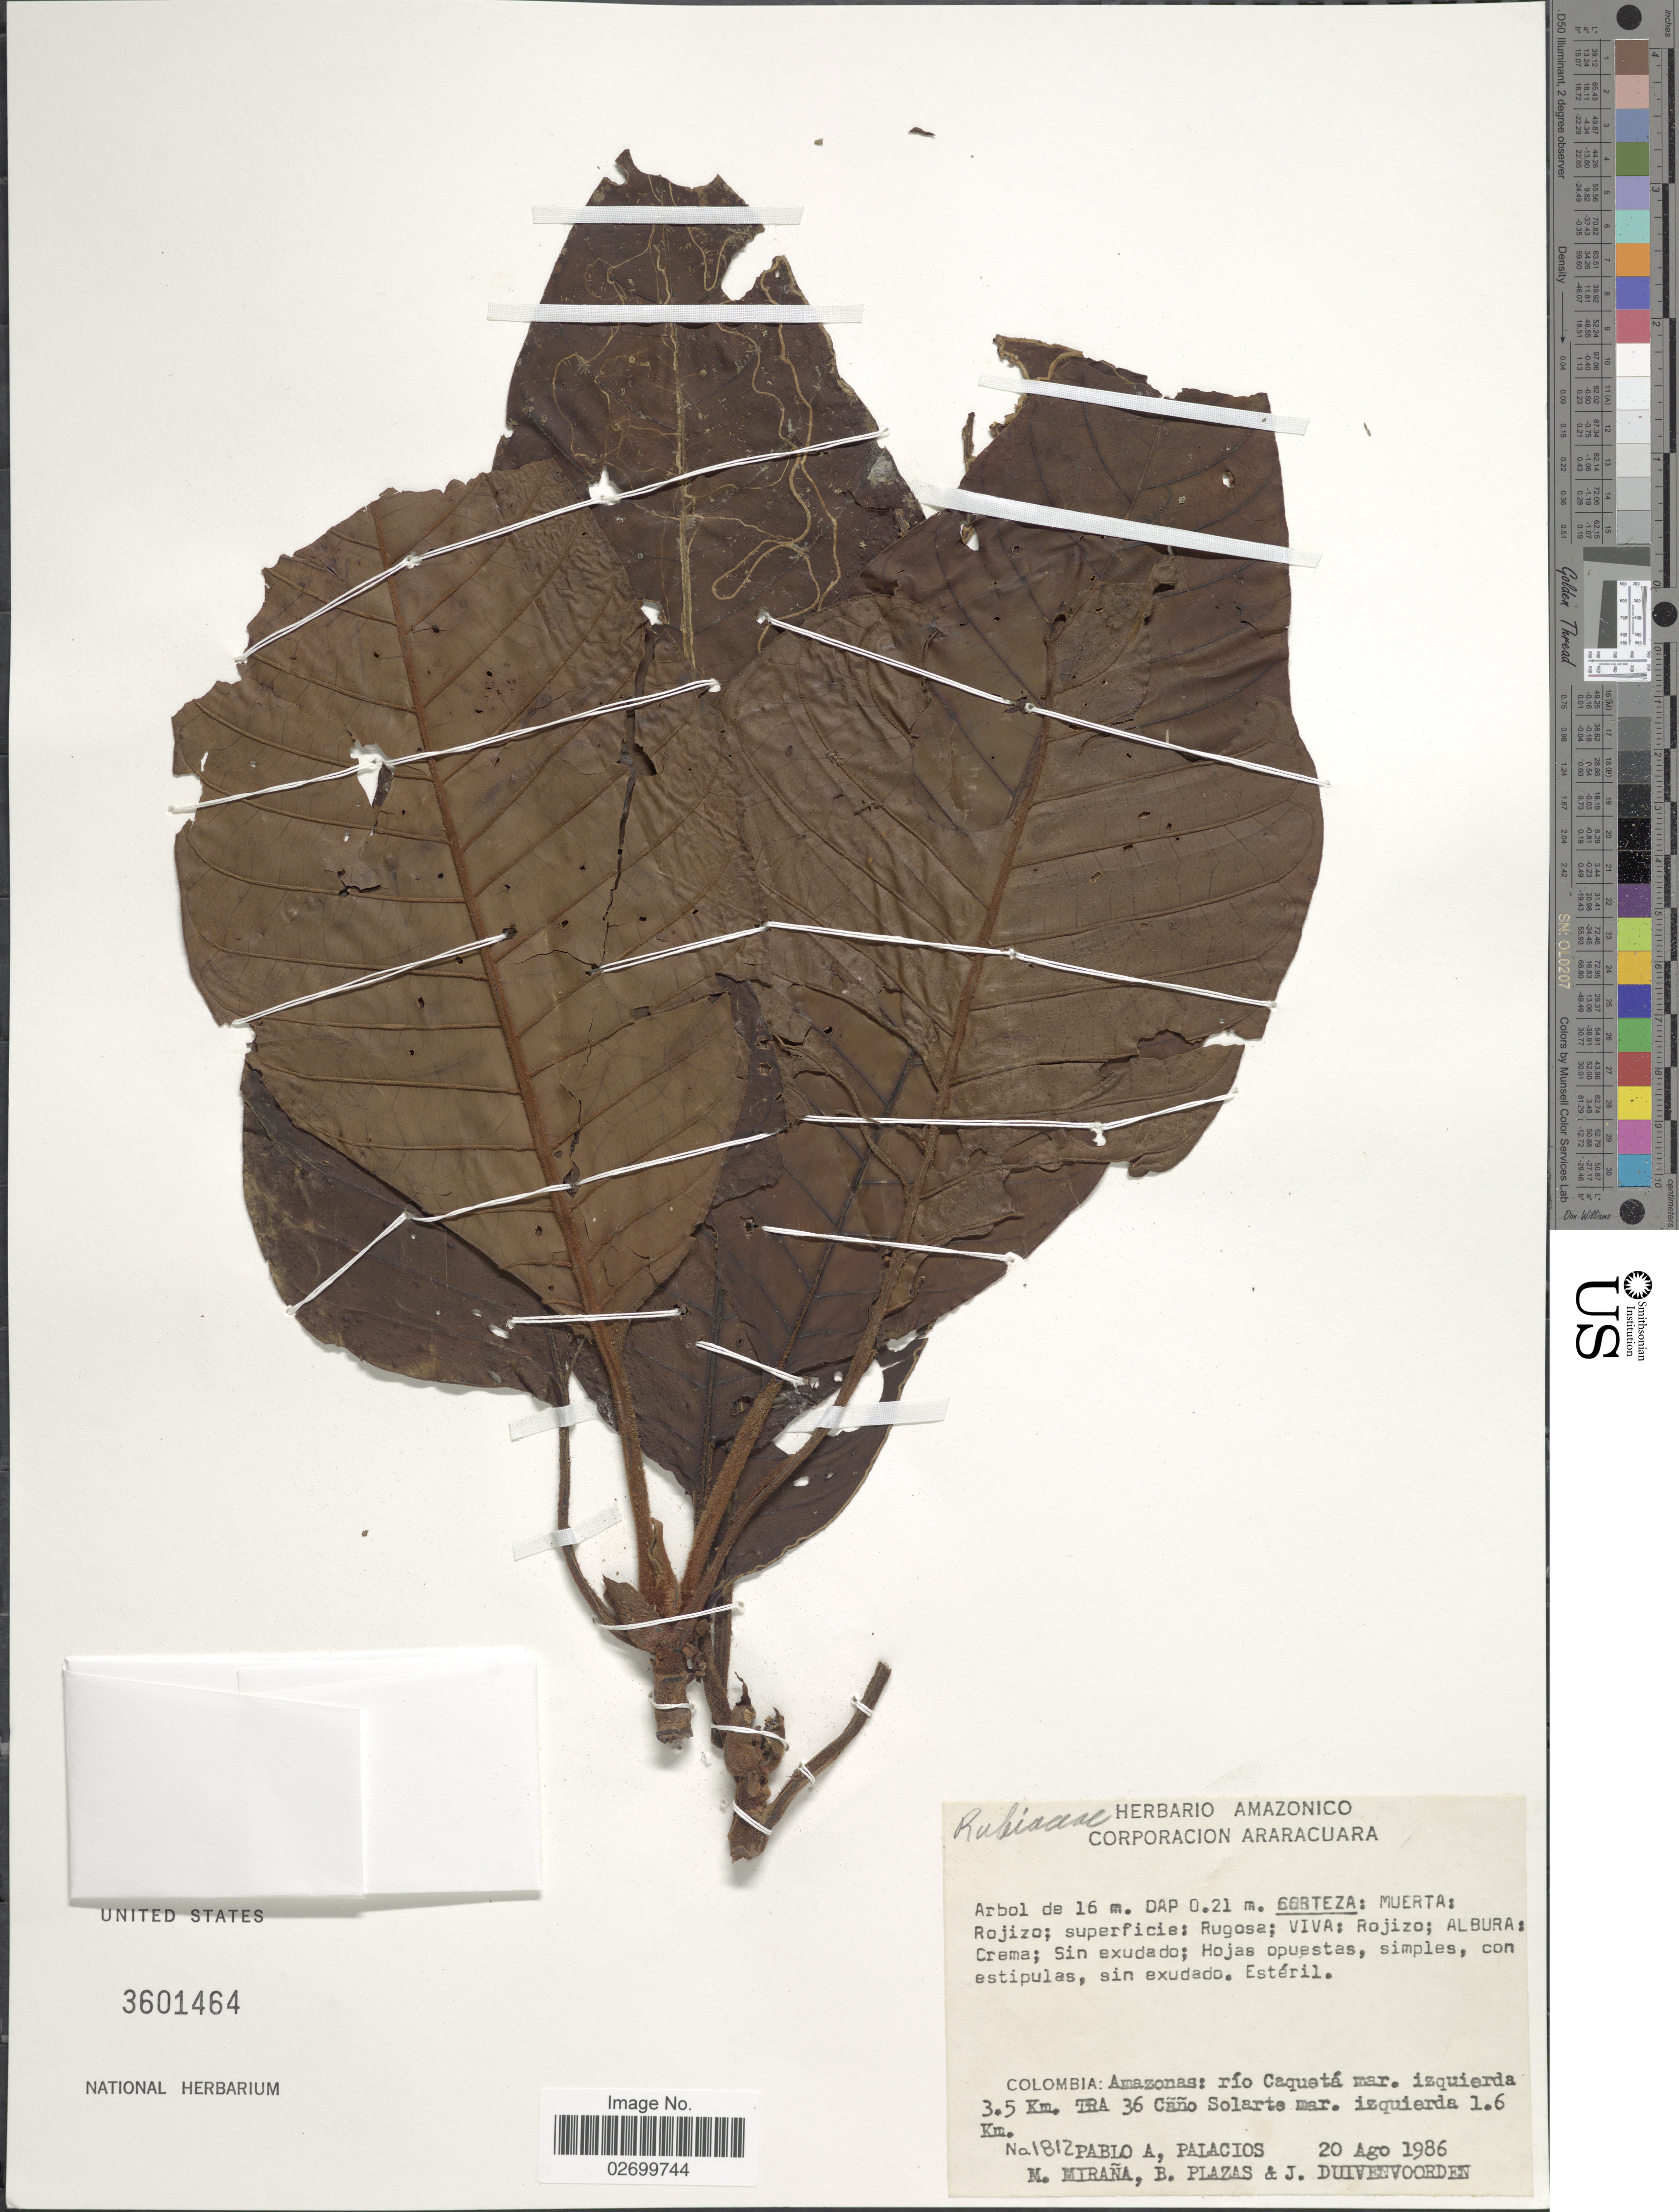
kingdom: Plantae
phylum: Tracheophyta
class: Magnoliopsida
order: Gentianales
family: Rubiaceae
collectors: P. Palacios, M. Miraña, B. Plazas & J. Duivenvoorden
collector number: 1812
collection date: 1986-08-20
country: Colombia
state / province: Amazônas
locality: Rio Caqueta mar. izquierda 3.5 Km. TRA 36 Caño Solarte, mar. izquierda 1.6 Km.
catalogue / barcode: US 3601464